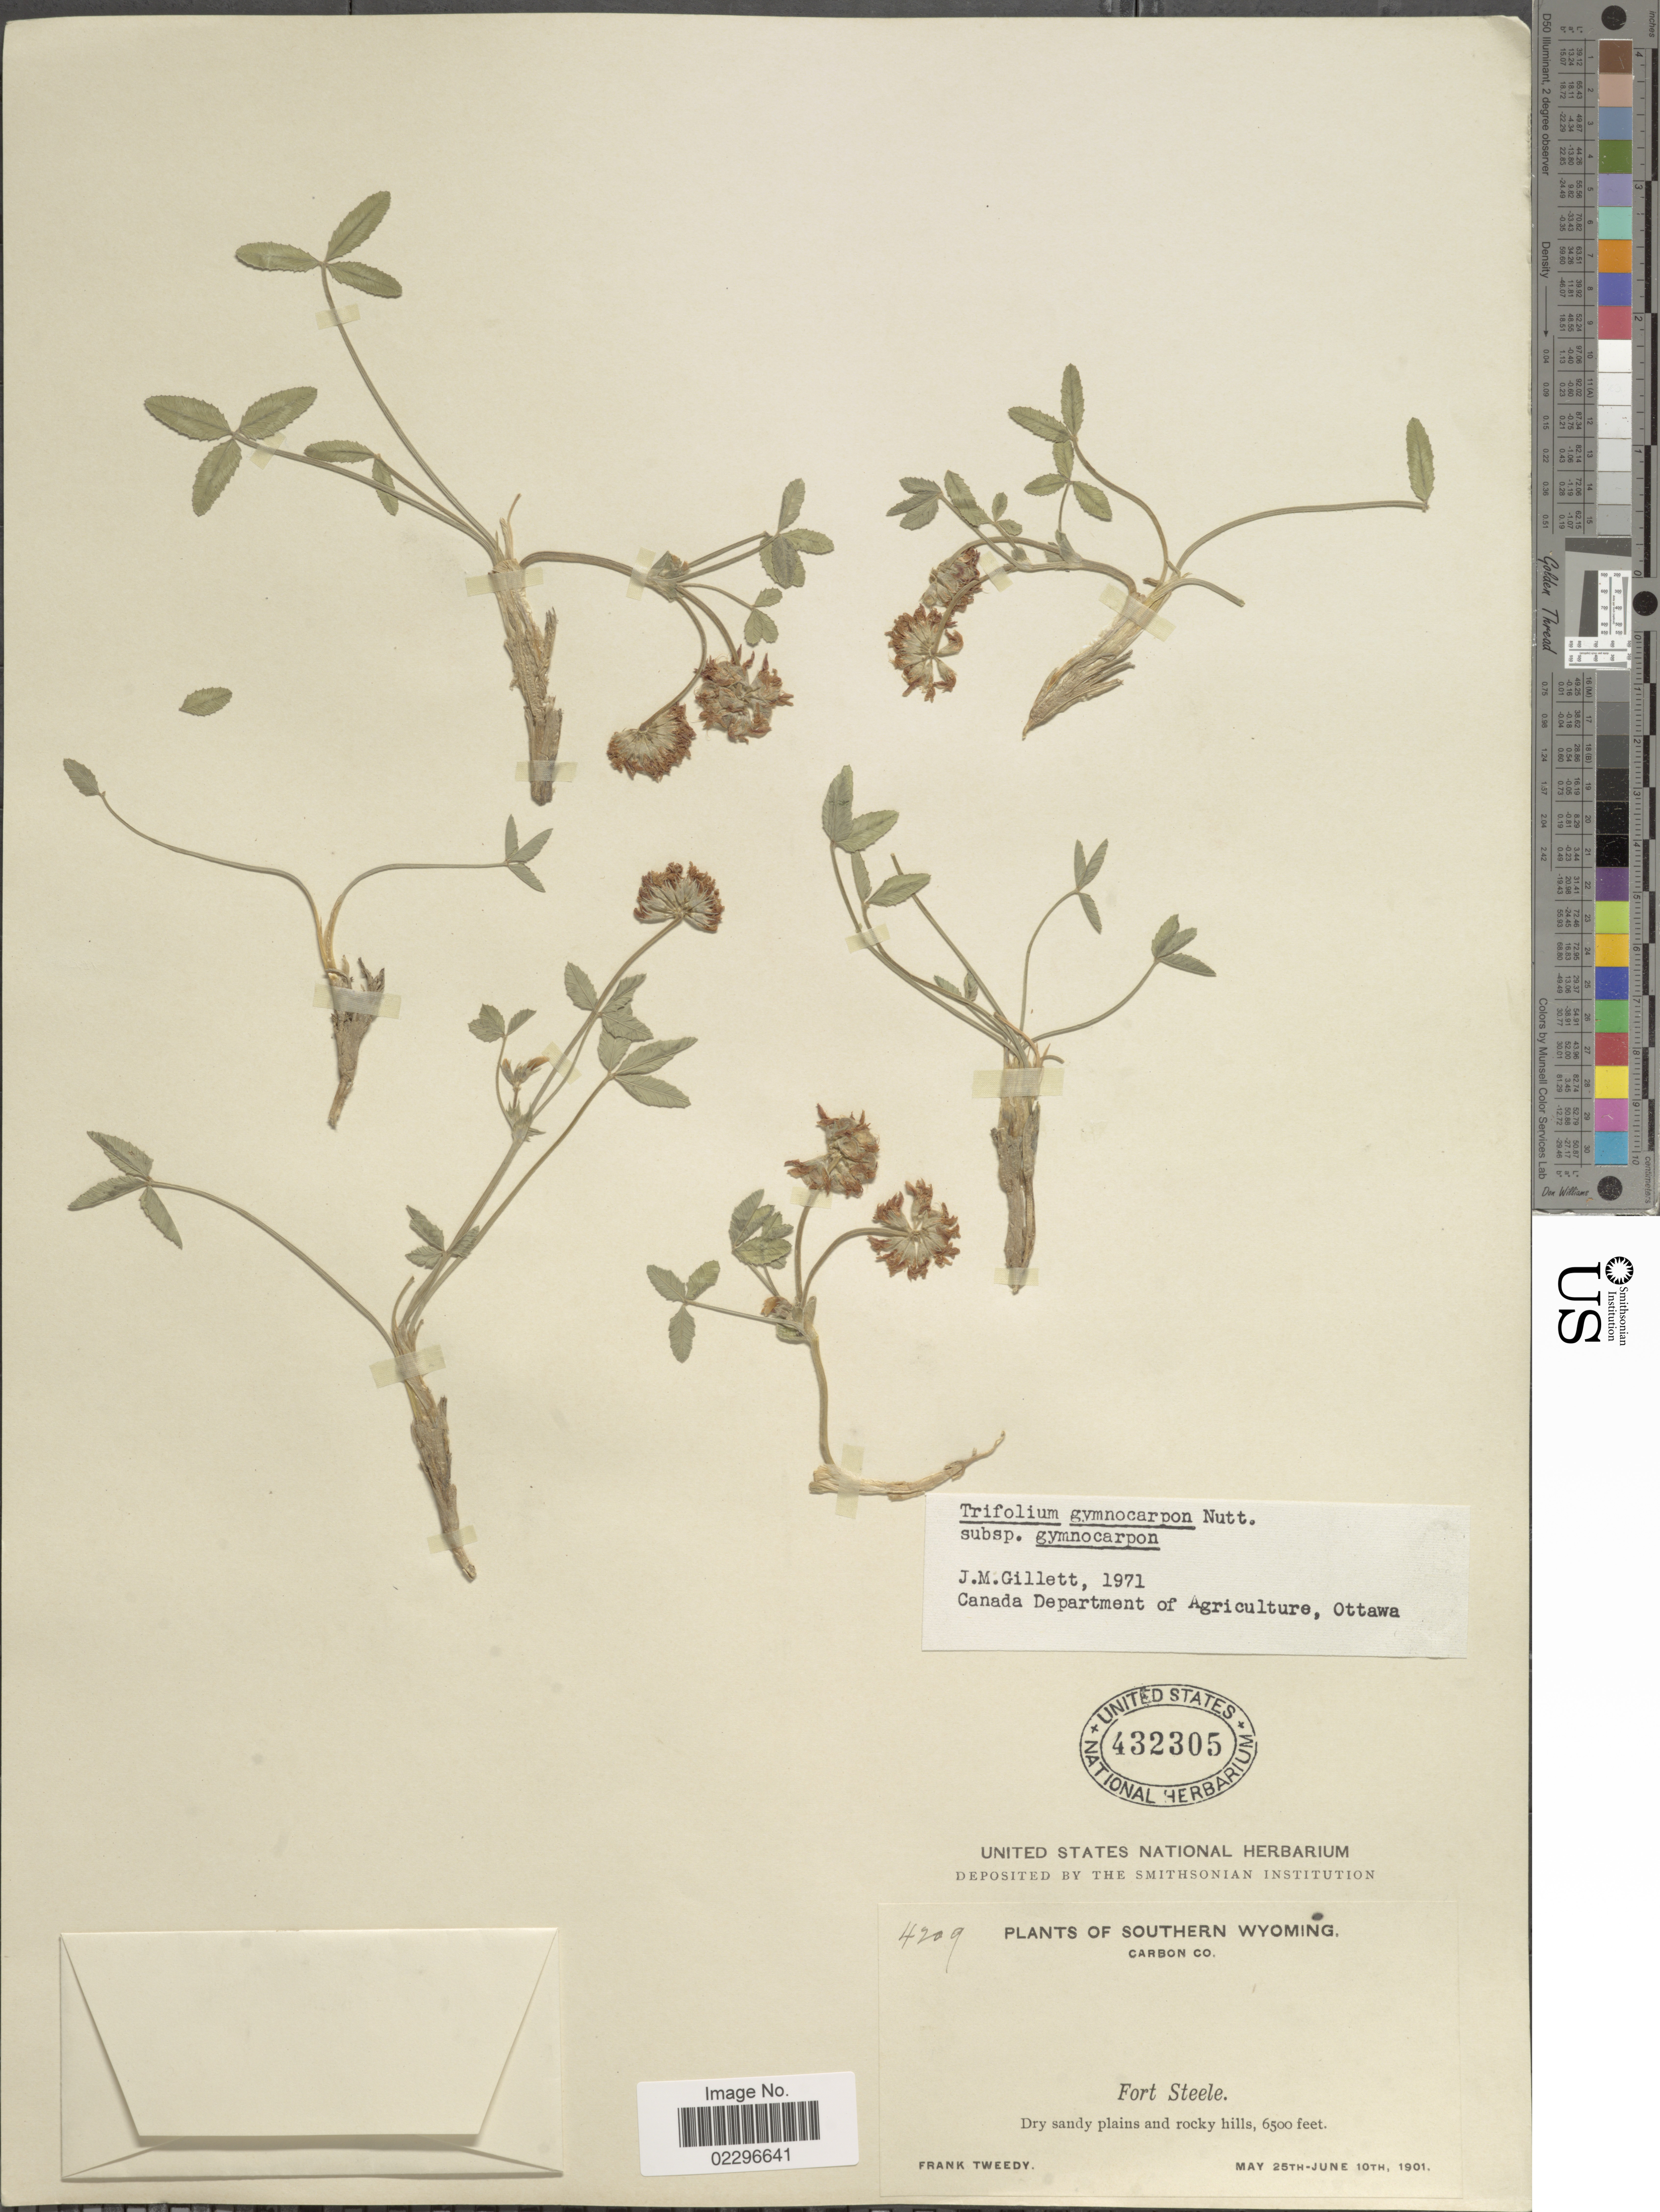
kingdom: Plantae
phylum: Tracheophyta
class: Magnoliopsida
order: Fabales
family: Fabaceae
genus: Trifolium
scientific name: Trifolium gymnocarpon subsp. gymnocarpon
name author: Nutt.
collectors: F. Tweedy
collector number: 4209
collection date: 1901-05-25/1901-06-10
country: United States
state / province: Wyoming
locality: Southern Wyoming. Carbon Co. Fort Steel.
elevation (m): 1981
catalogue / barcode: US 432305